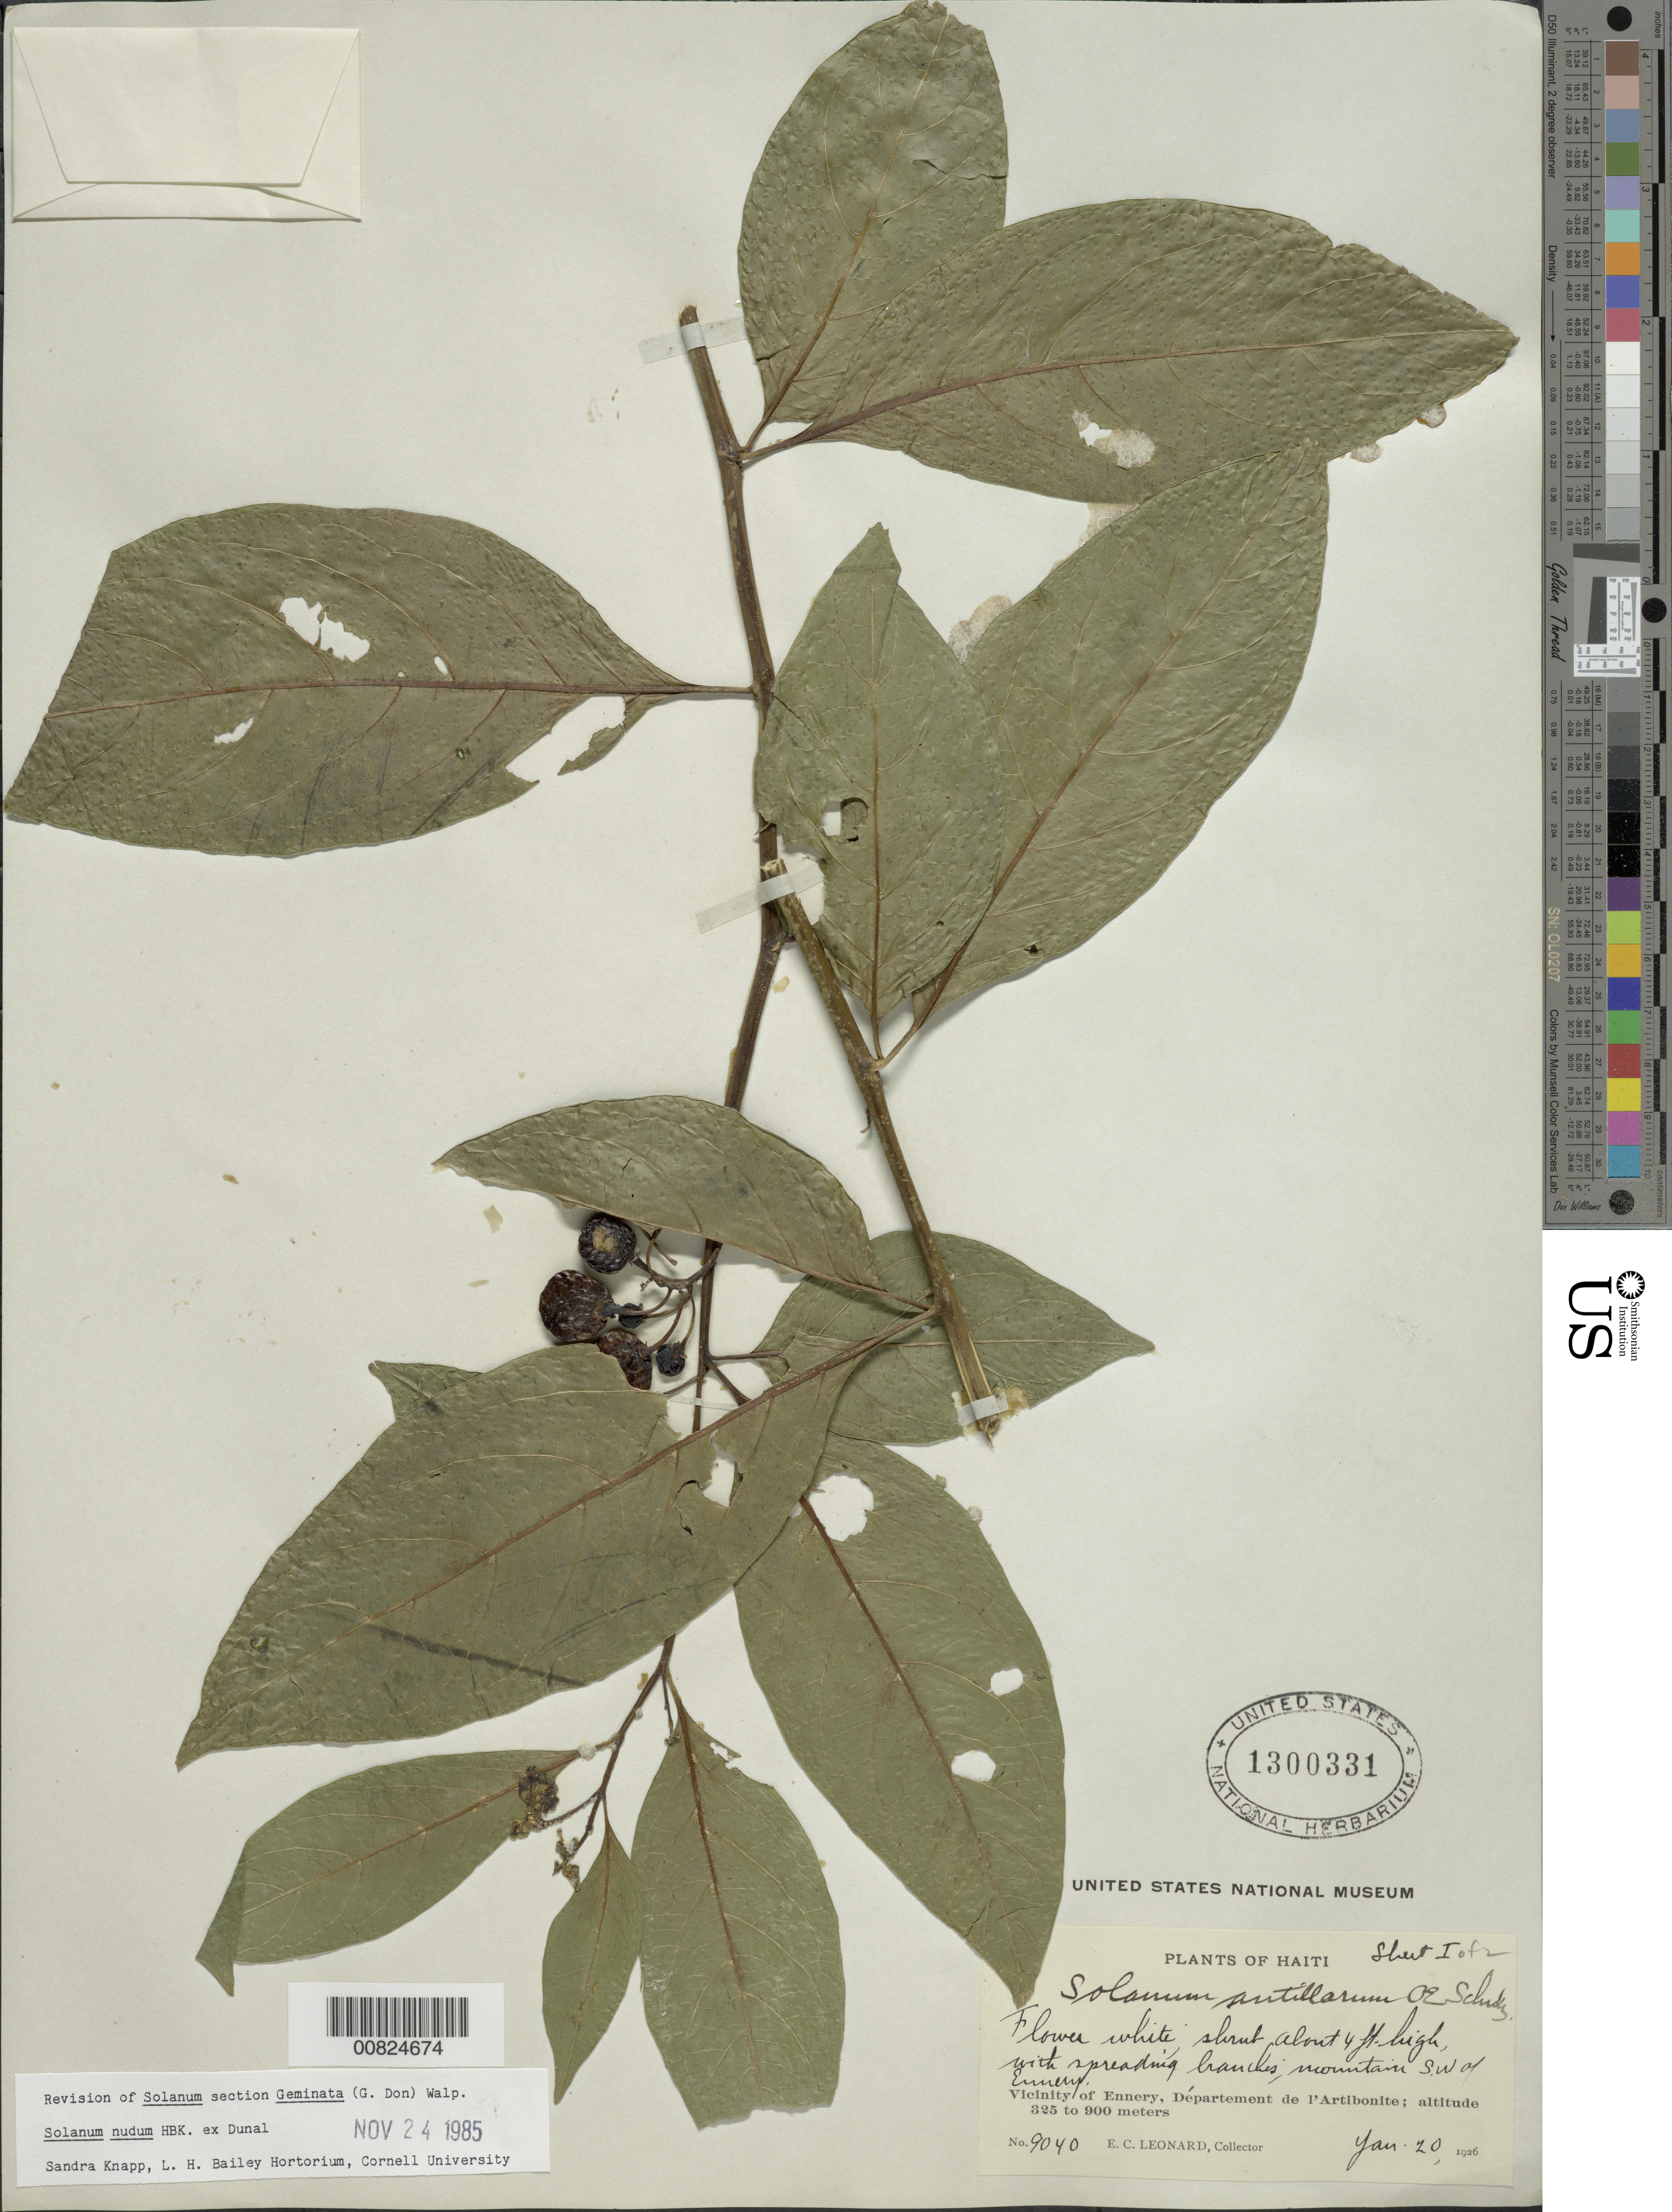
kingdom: Plantae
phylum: Tracheophyta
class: Magnoliopsida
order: Solanales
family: Solanaceae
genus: Solanum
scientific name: Solanum nudum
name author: Dunal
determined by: Knapp, S. D.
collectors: E. C. Leonard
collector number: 9040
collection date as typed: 20 Jan 1926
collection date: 1926-01-20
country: Haiti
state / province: Artibonite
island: Hispaniola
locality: Vicinity of Ennery, mountain SW of city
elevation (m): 325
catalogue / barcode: US 1300331